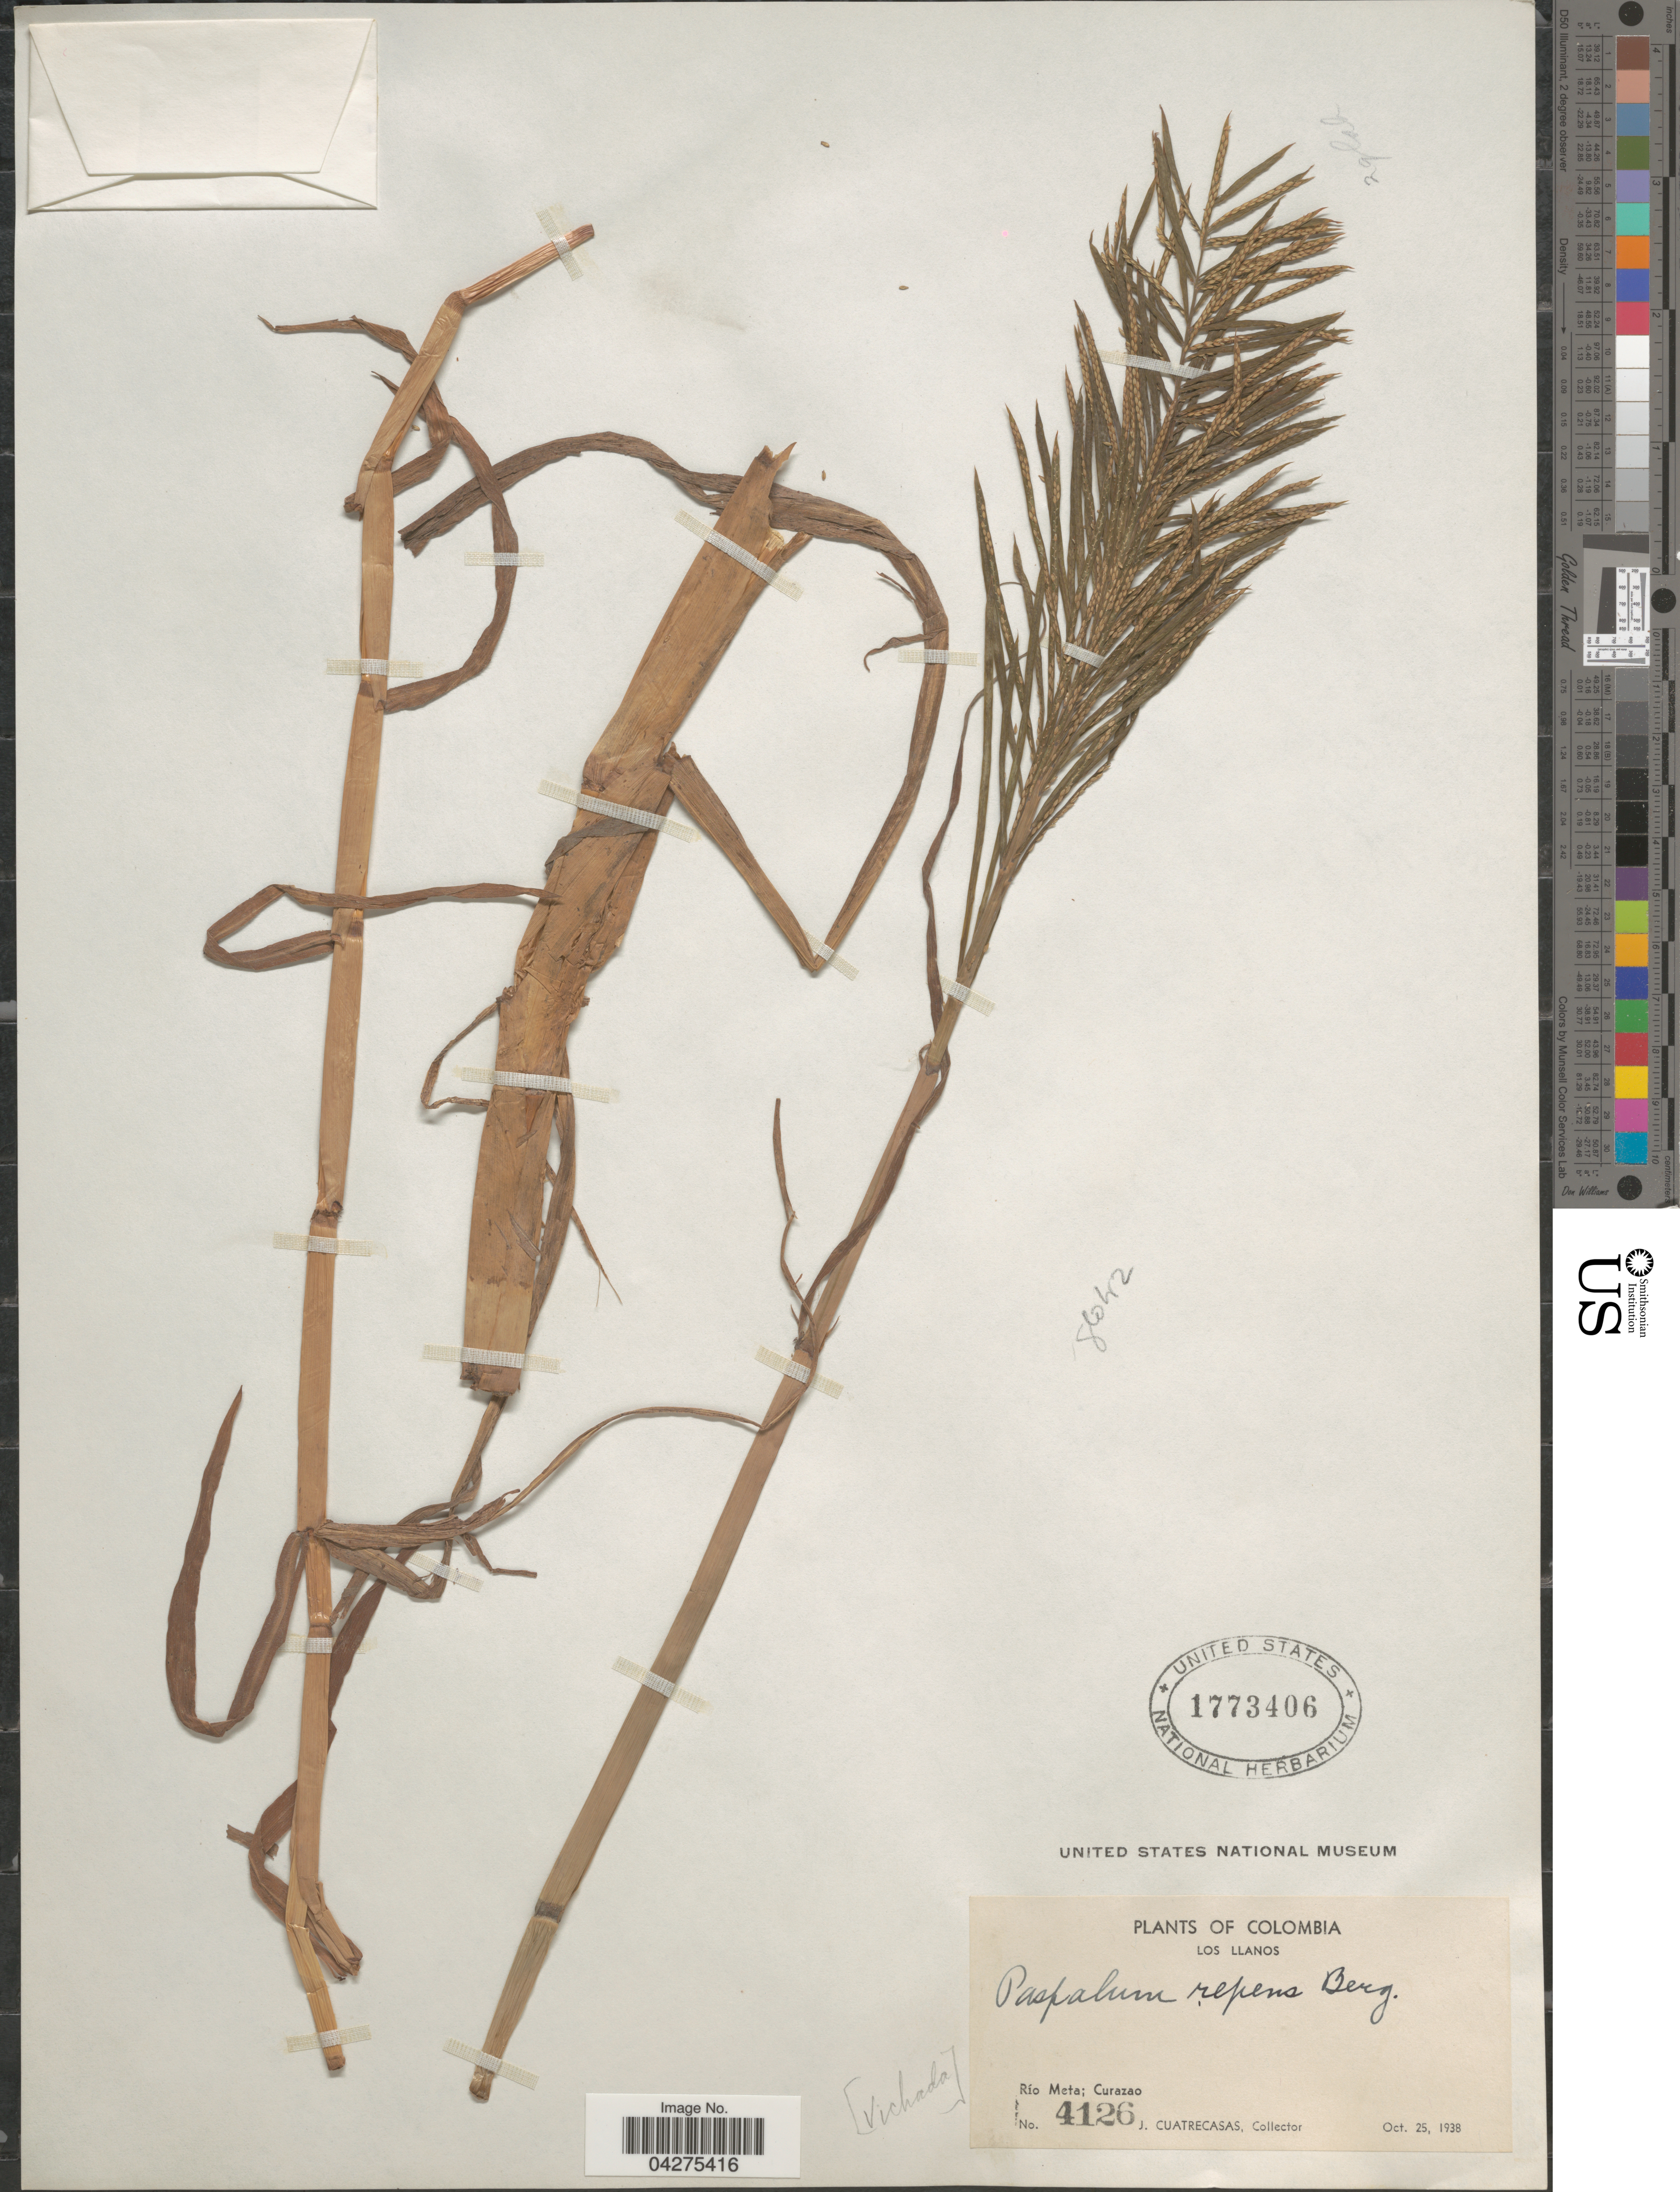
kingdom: Plantae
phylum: Tracheophyta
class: Liliopsida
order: Poales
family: Poaceae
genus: Paspalum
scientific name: Paspalum repens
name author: P.J. Bergius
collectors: J. Cuatrecasas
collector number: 4126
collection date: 1938-10-25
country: Colombia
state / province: Vichada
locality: Los Llanos. Río Meta; Curazao.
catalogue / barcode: US 1773406